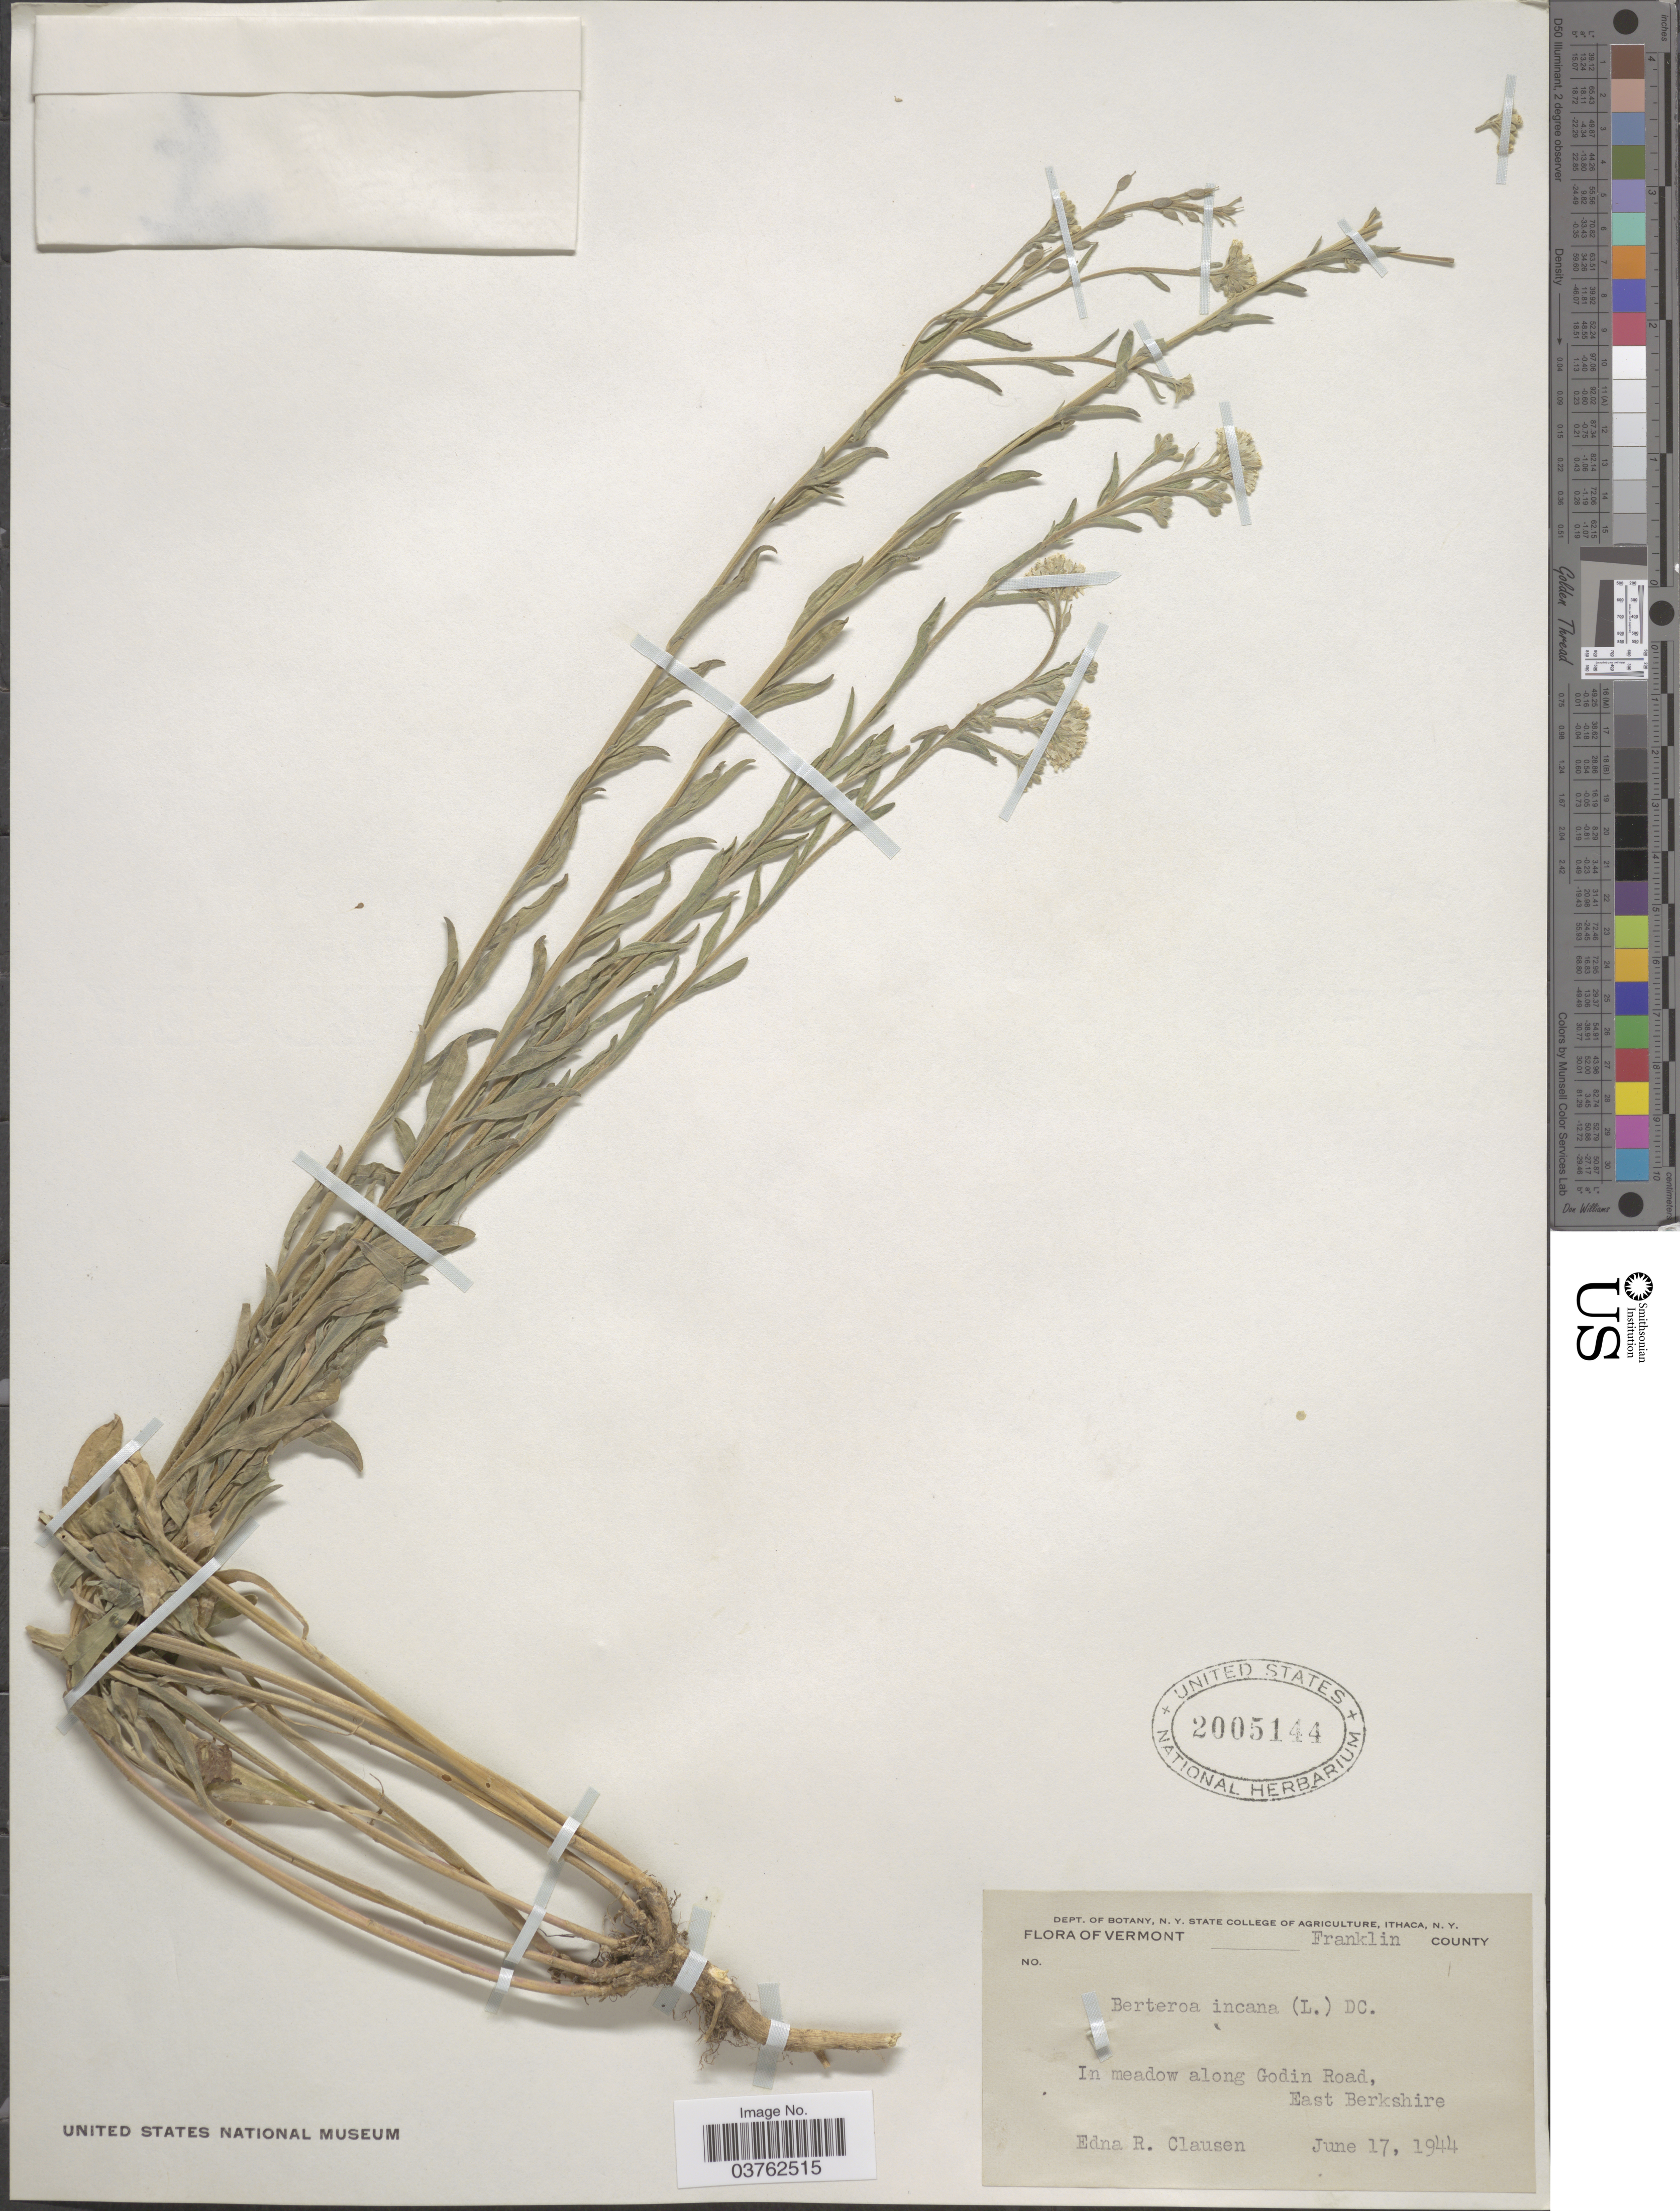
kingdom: Plantae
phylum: Tracheophyta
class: Magnoliopsida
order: Brassicales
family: Brassicaceae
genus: Berteroa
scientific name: Berteroa incana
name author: (L.) DC.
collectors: E. Clausen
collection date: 1944-06-17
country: United States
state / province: Vermont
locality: Franklin County. In meadow along Godin Road, East Berkshire.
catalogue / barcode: US 2005144